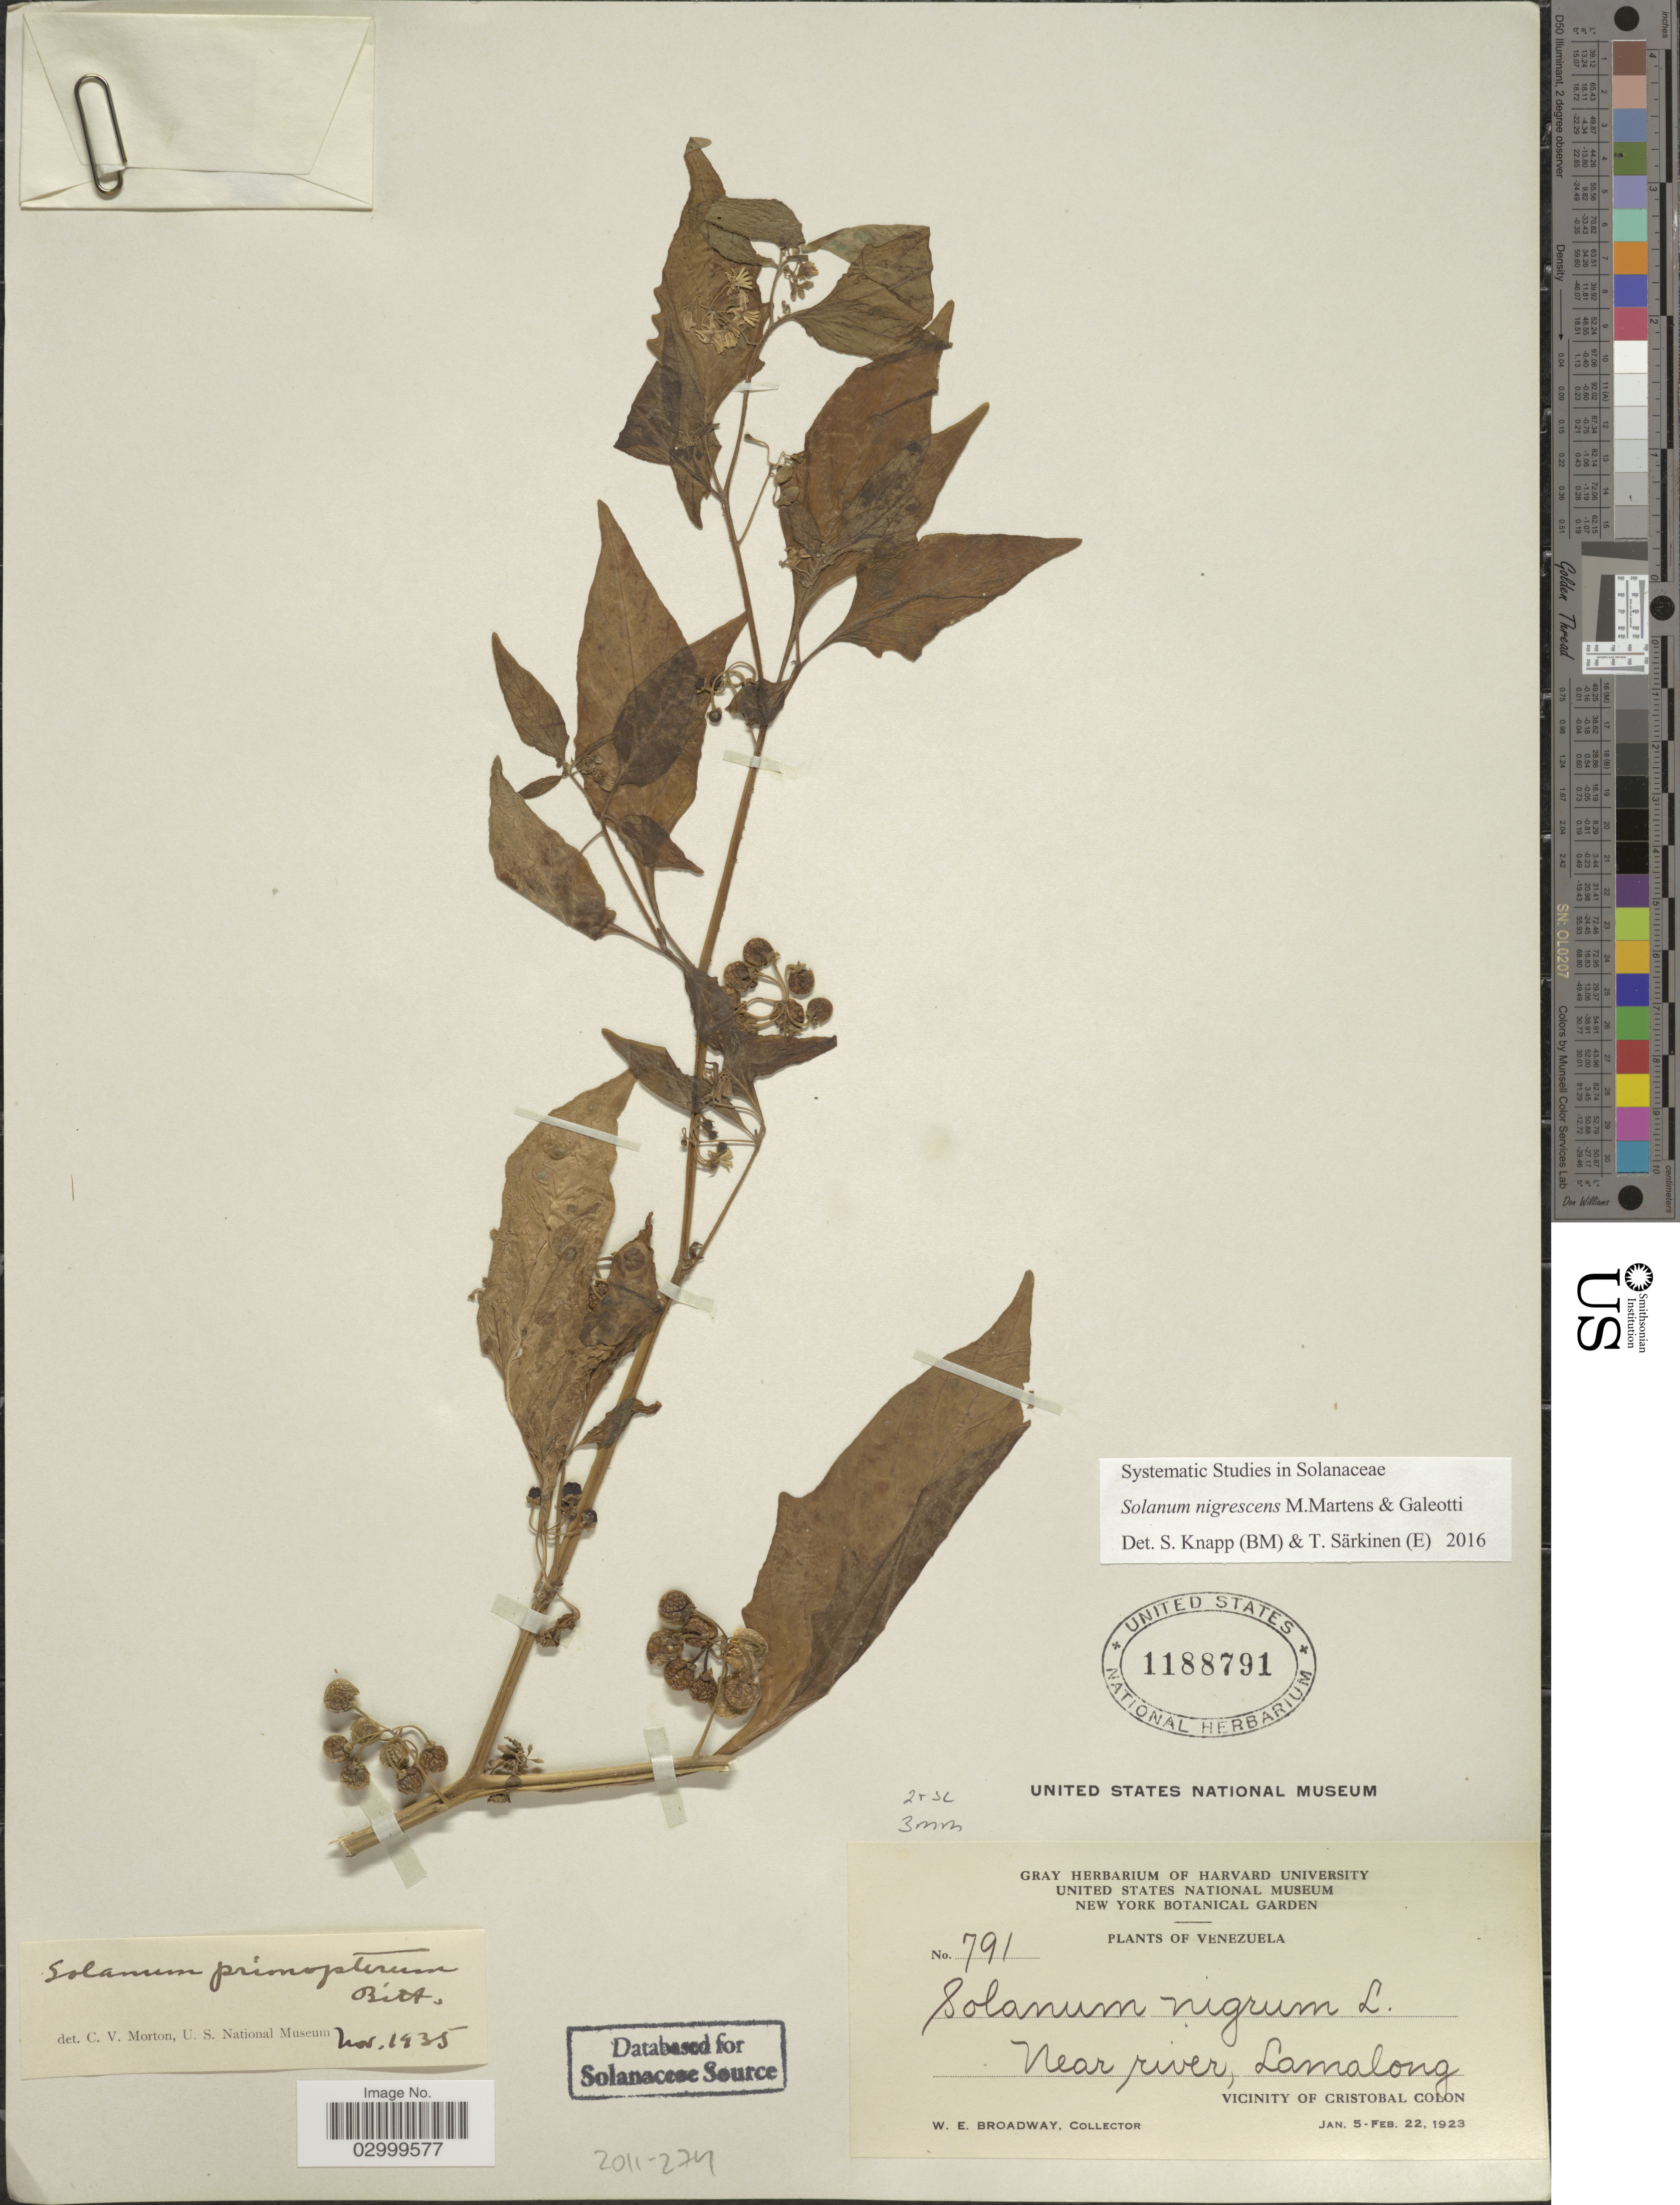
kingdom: Plantae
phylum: Tracheophyta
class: Magnoliopsida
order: Solanales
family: Solanaceae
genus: Solanum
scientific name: Solanum nigrescens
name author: M. Martens & Galeotti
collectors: W. E. Broadway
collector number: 791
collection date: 1923-01-05/1923-02-22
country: Venezuela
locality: Near river, Lamalong. Vicinity of Cristobal Colon.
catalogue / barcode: US 1188791